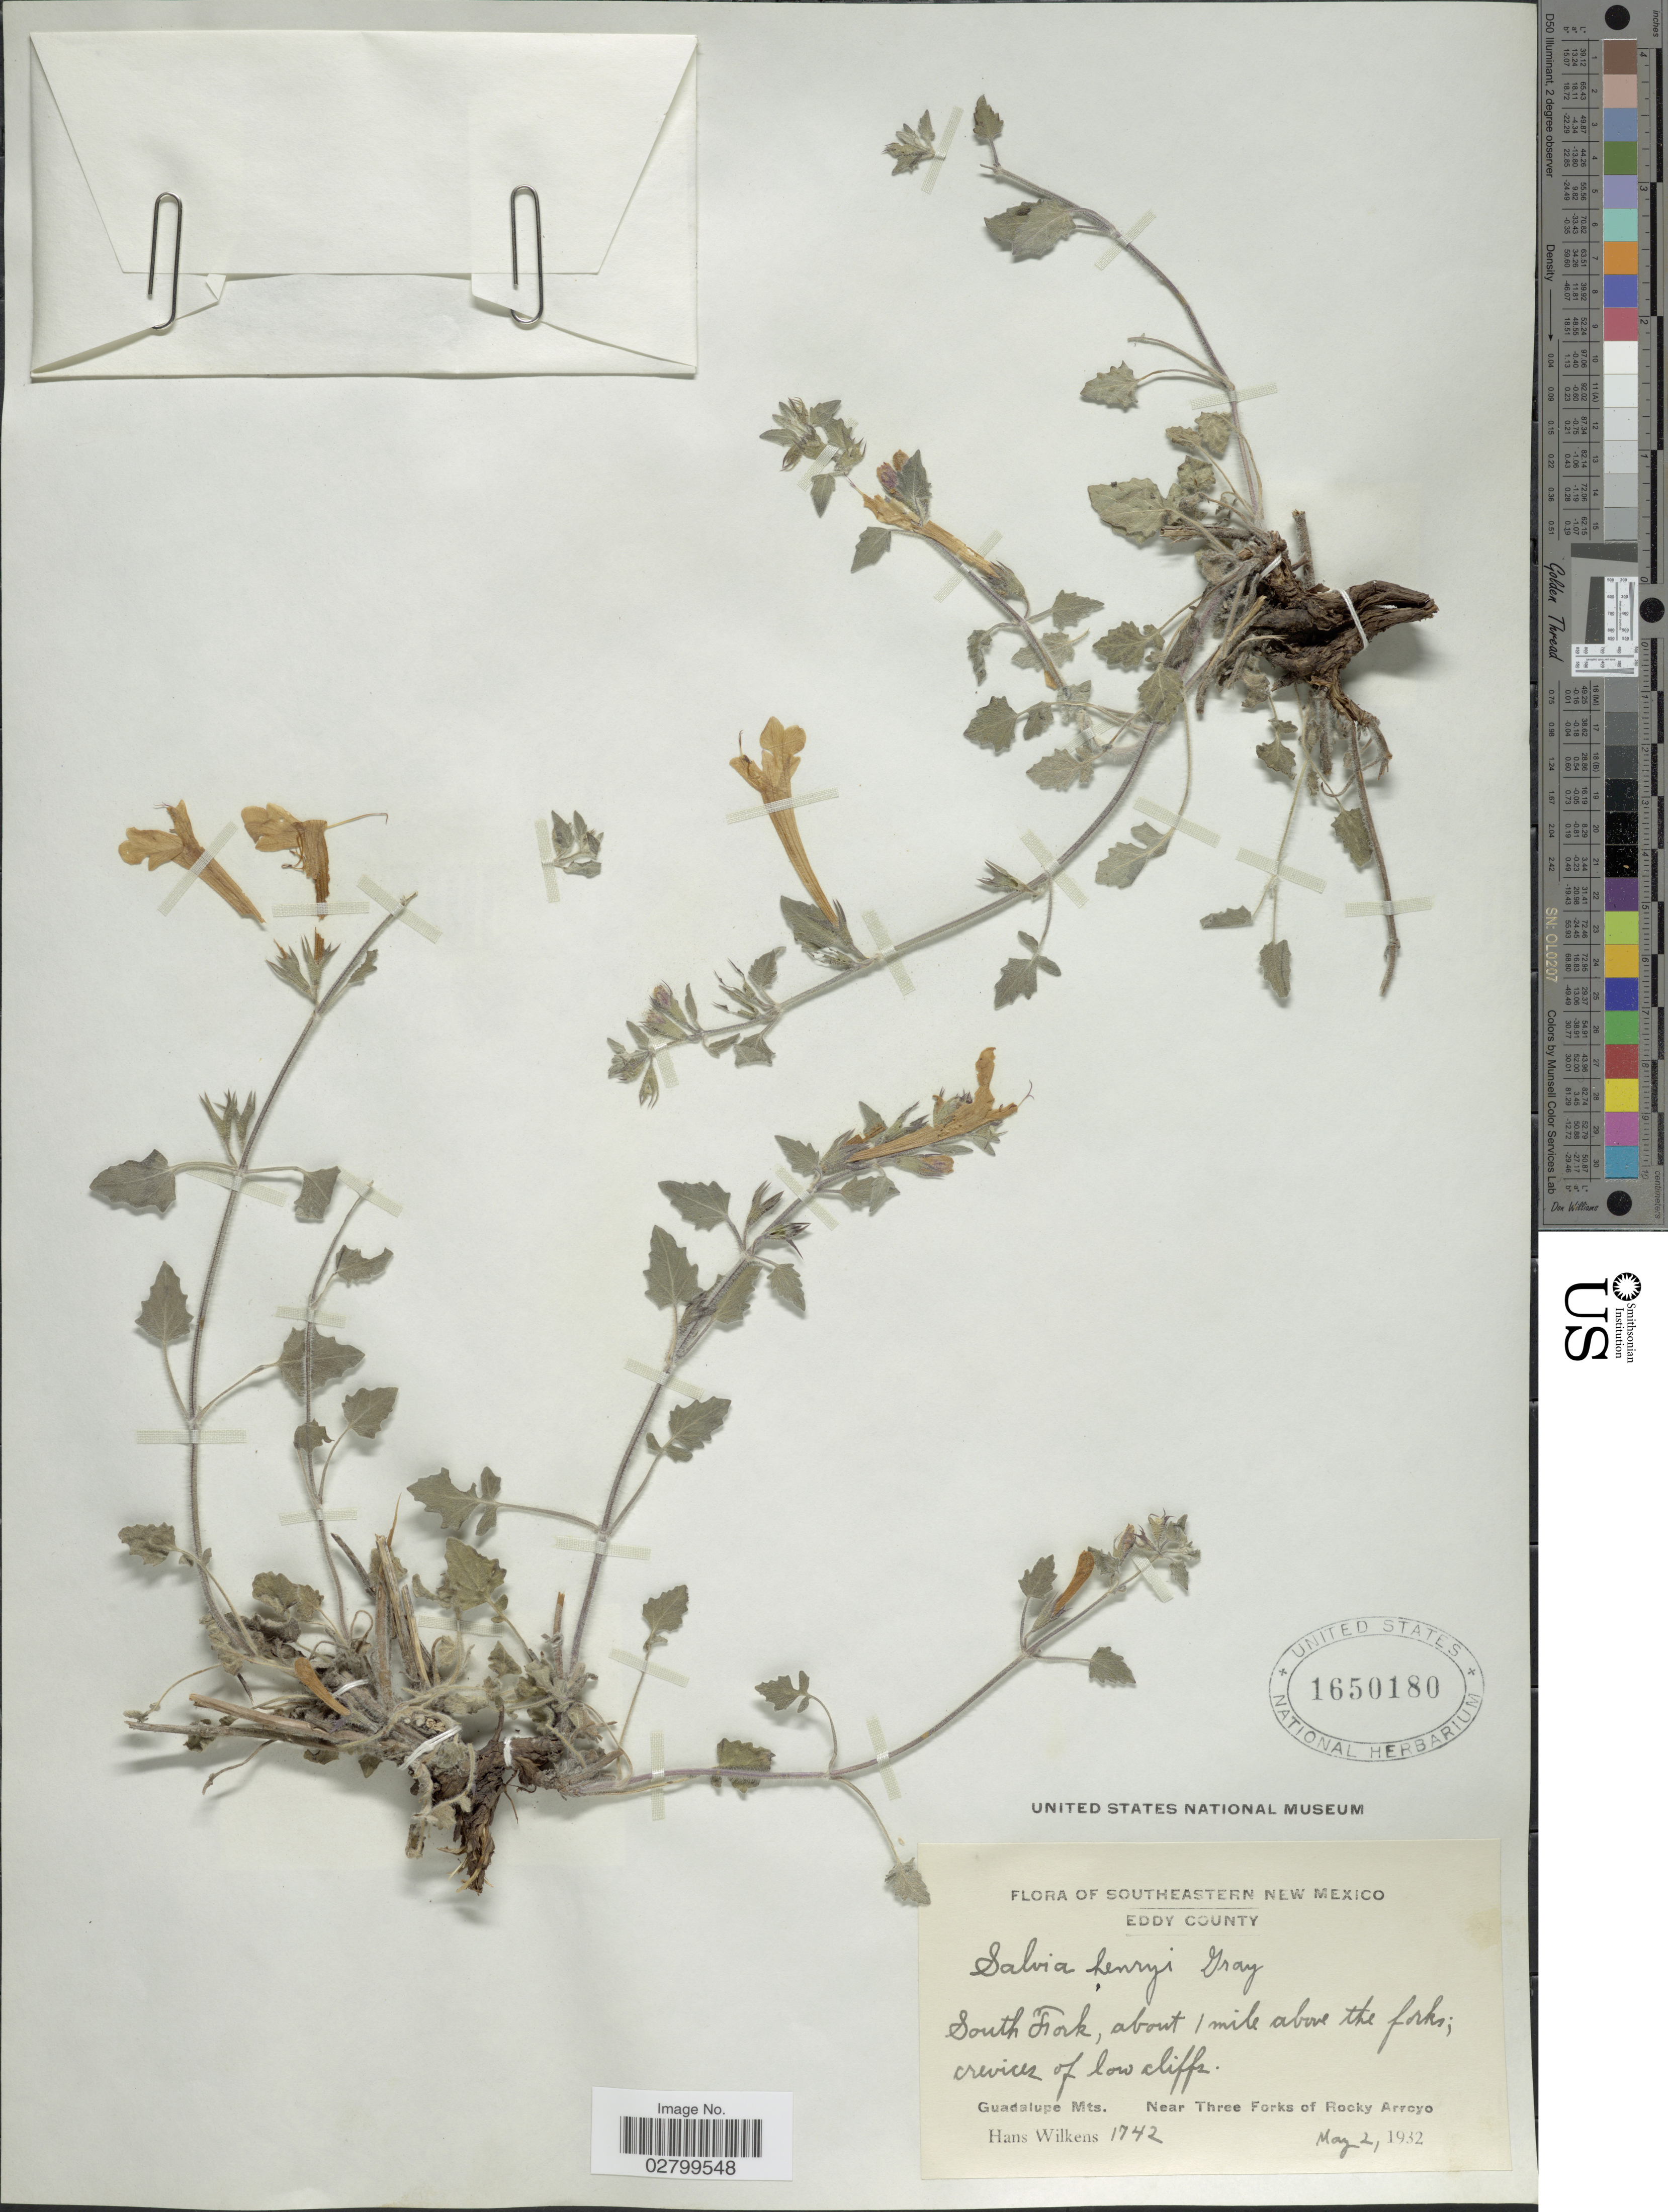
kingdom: Plantae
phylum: Tracheophyta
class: Magnoliopsida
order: Lamiales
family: Lamiaceae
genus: Salvia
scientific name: Salvia henryi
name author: A. Gray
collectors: H. Wilkens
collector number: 1742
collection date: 1932-05-02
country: United States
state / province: New Mexico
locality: Southeastern New Mexico. Eddy County. South Fork, about 1 mile above the forks, crevices of low cliffs. Guadalupe Mts. Near Three Forks of Rocky Arroyo.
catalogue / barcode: US 1650180